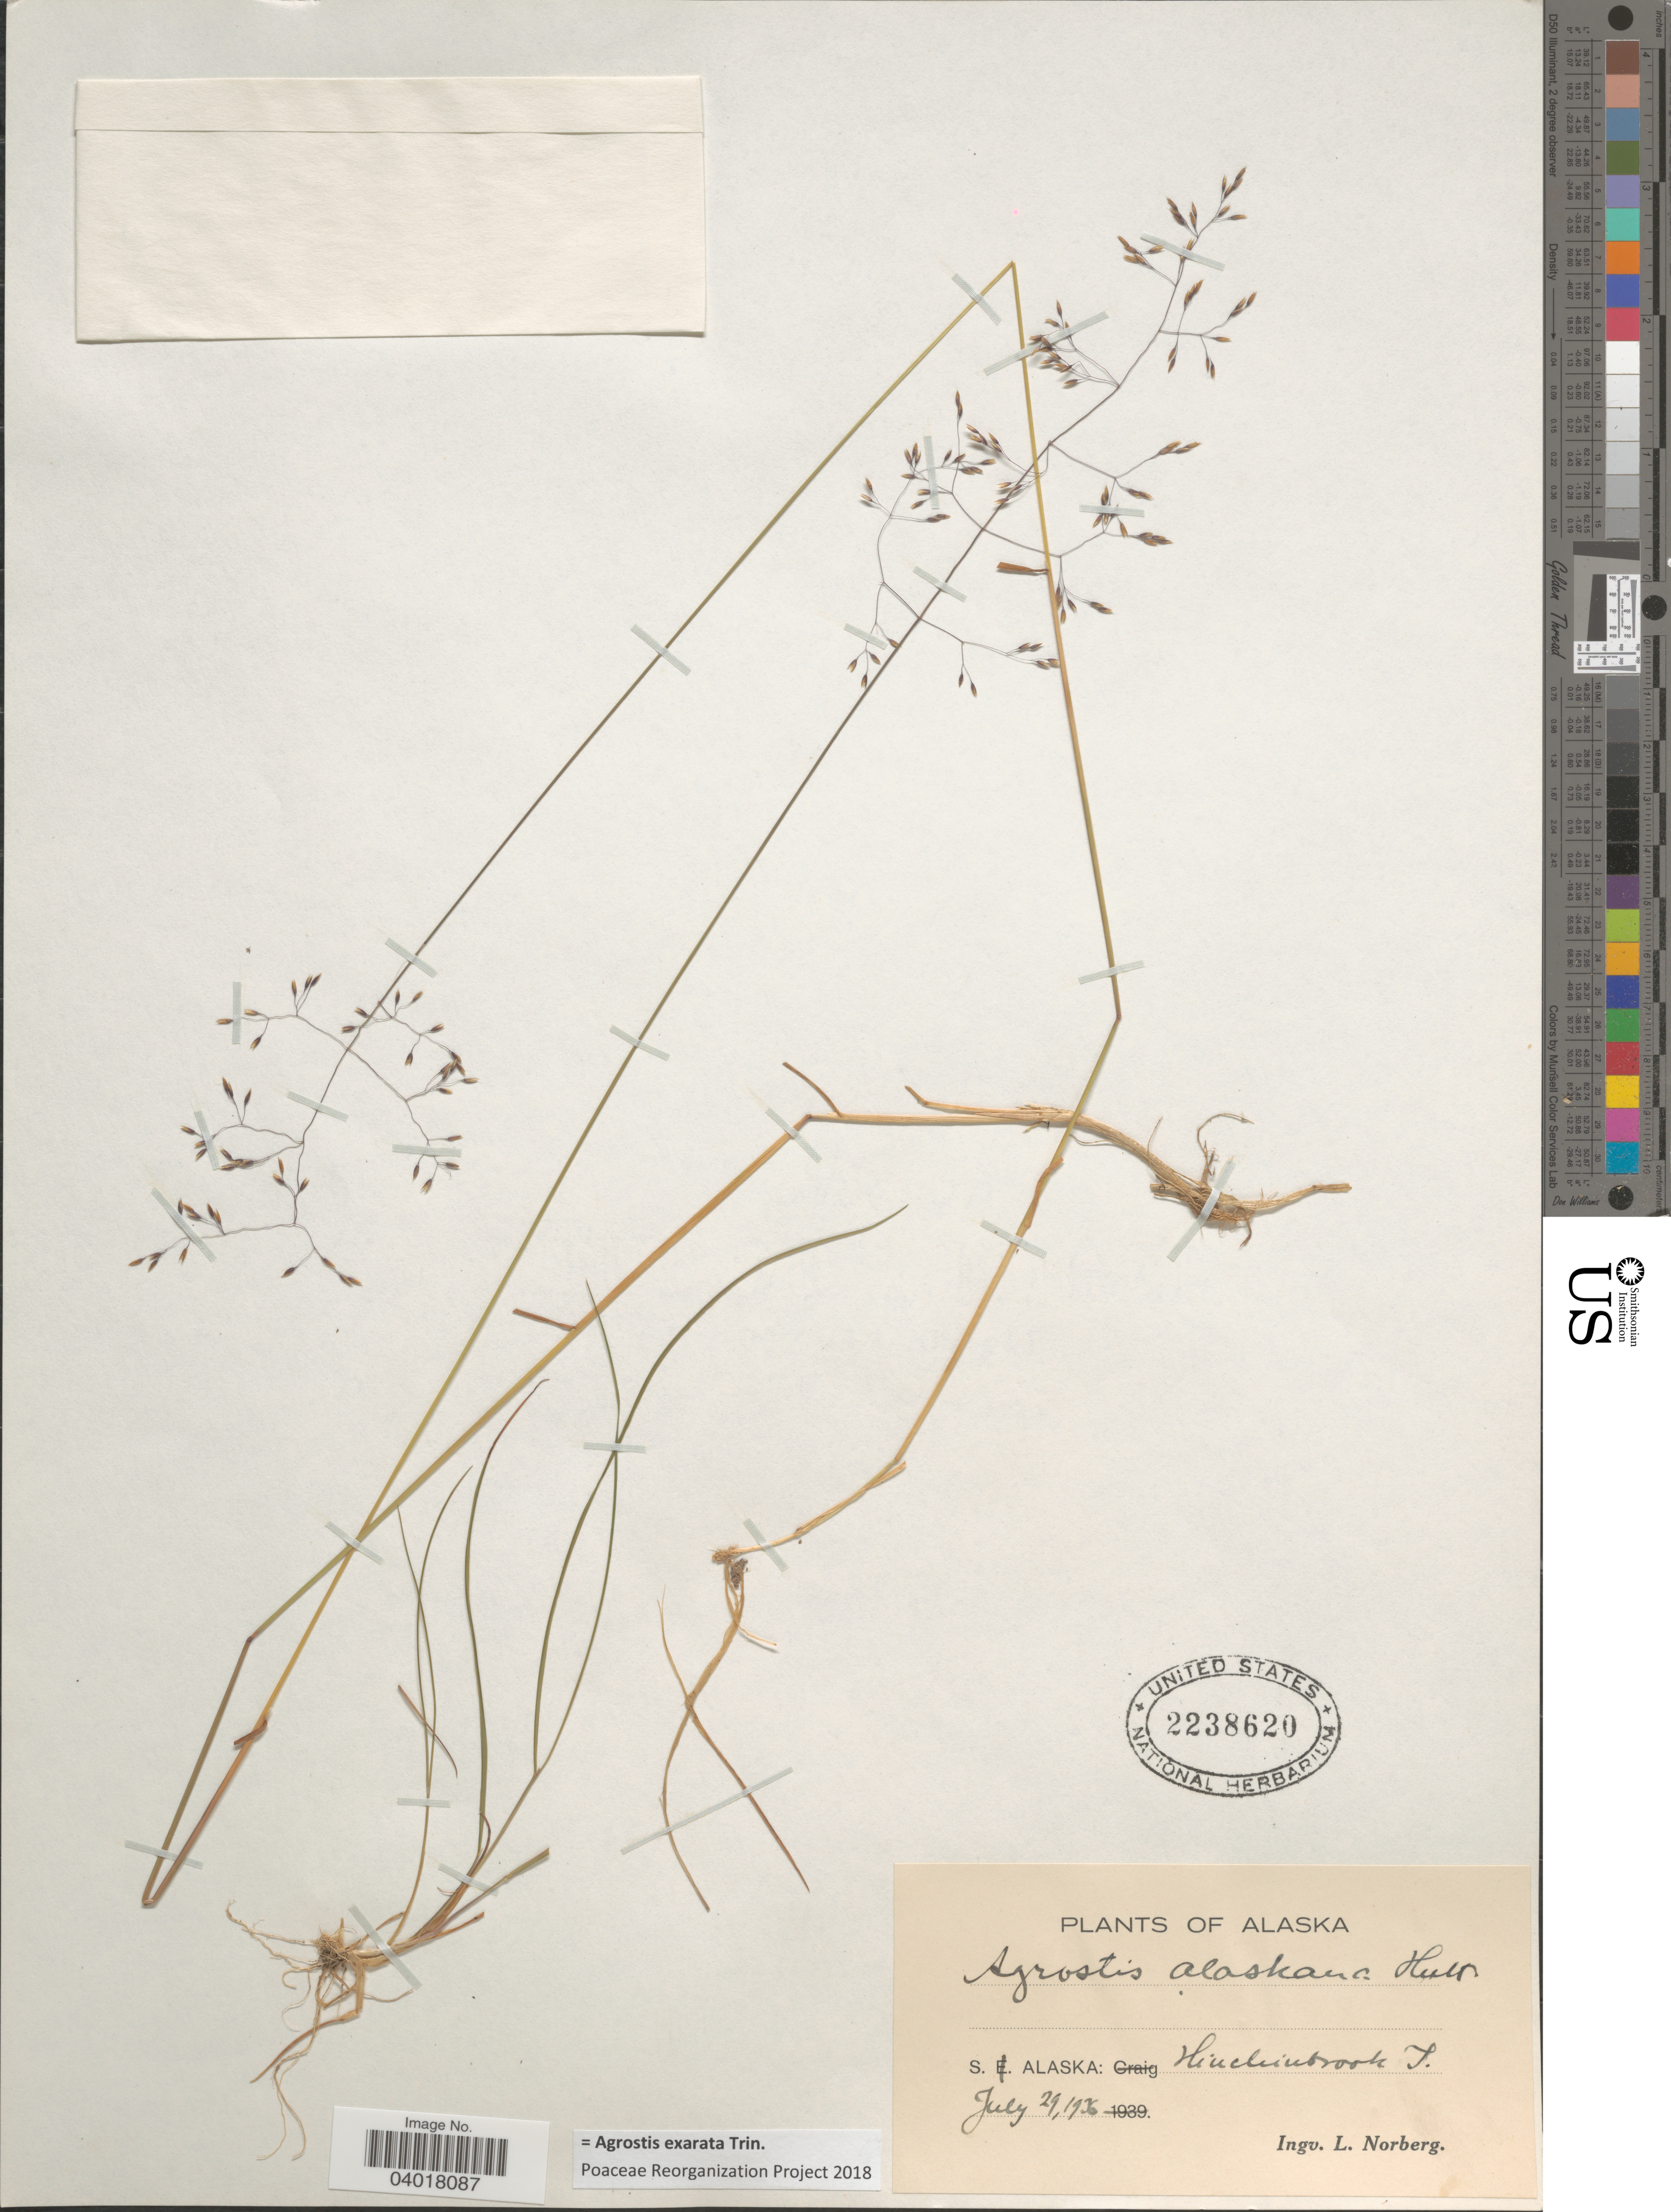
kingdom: Plantae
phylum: Tracheophyta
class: Liliopsida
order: Poales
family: Poaceae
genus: Agrostis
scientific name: Agrostis exarata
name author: Trin.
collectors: I. Norberg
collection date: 1936-07-29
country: United States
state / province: Alaska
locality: S. Alaska: Hinchinbrook I.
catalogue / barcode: US 2238620